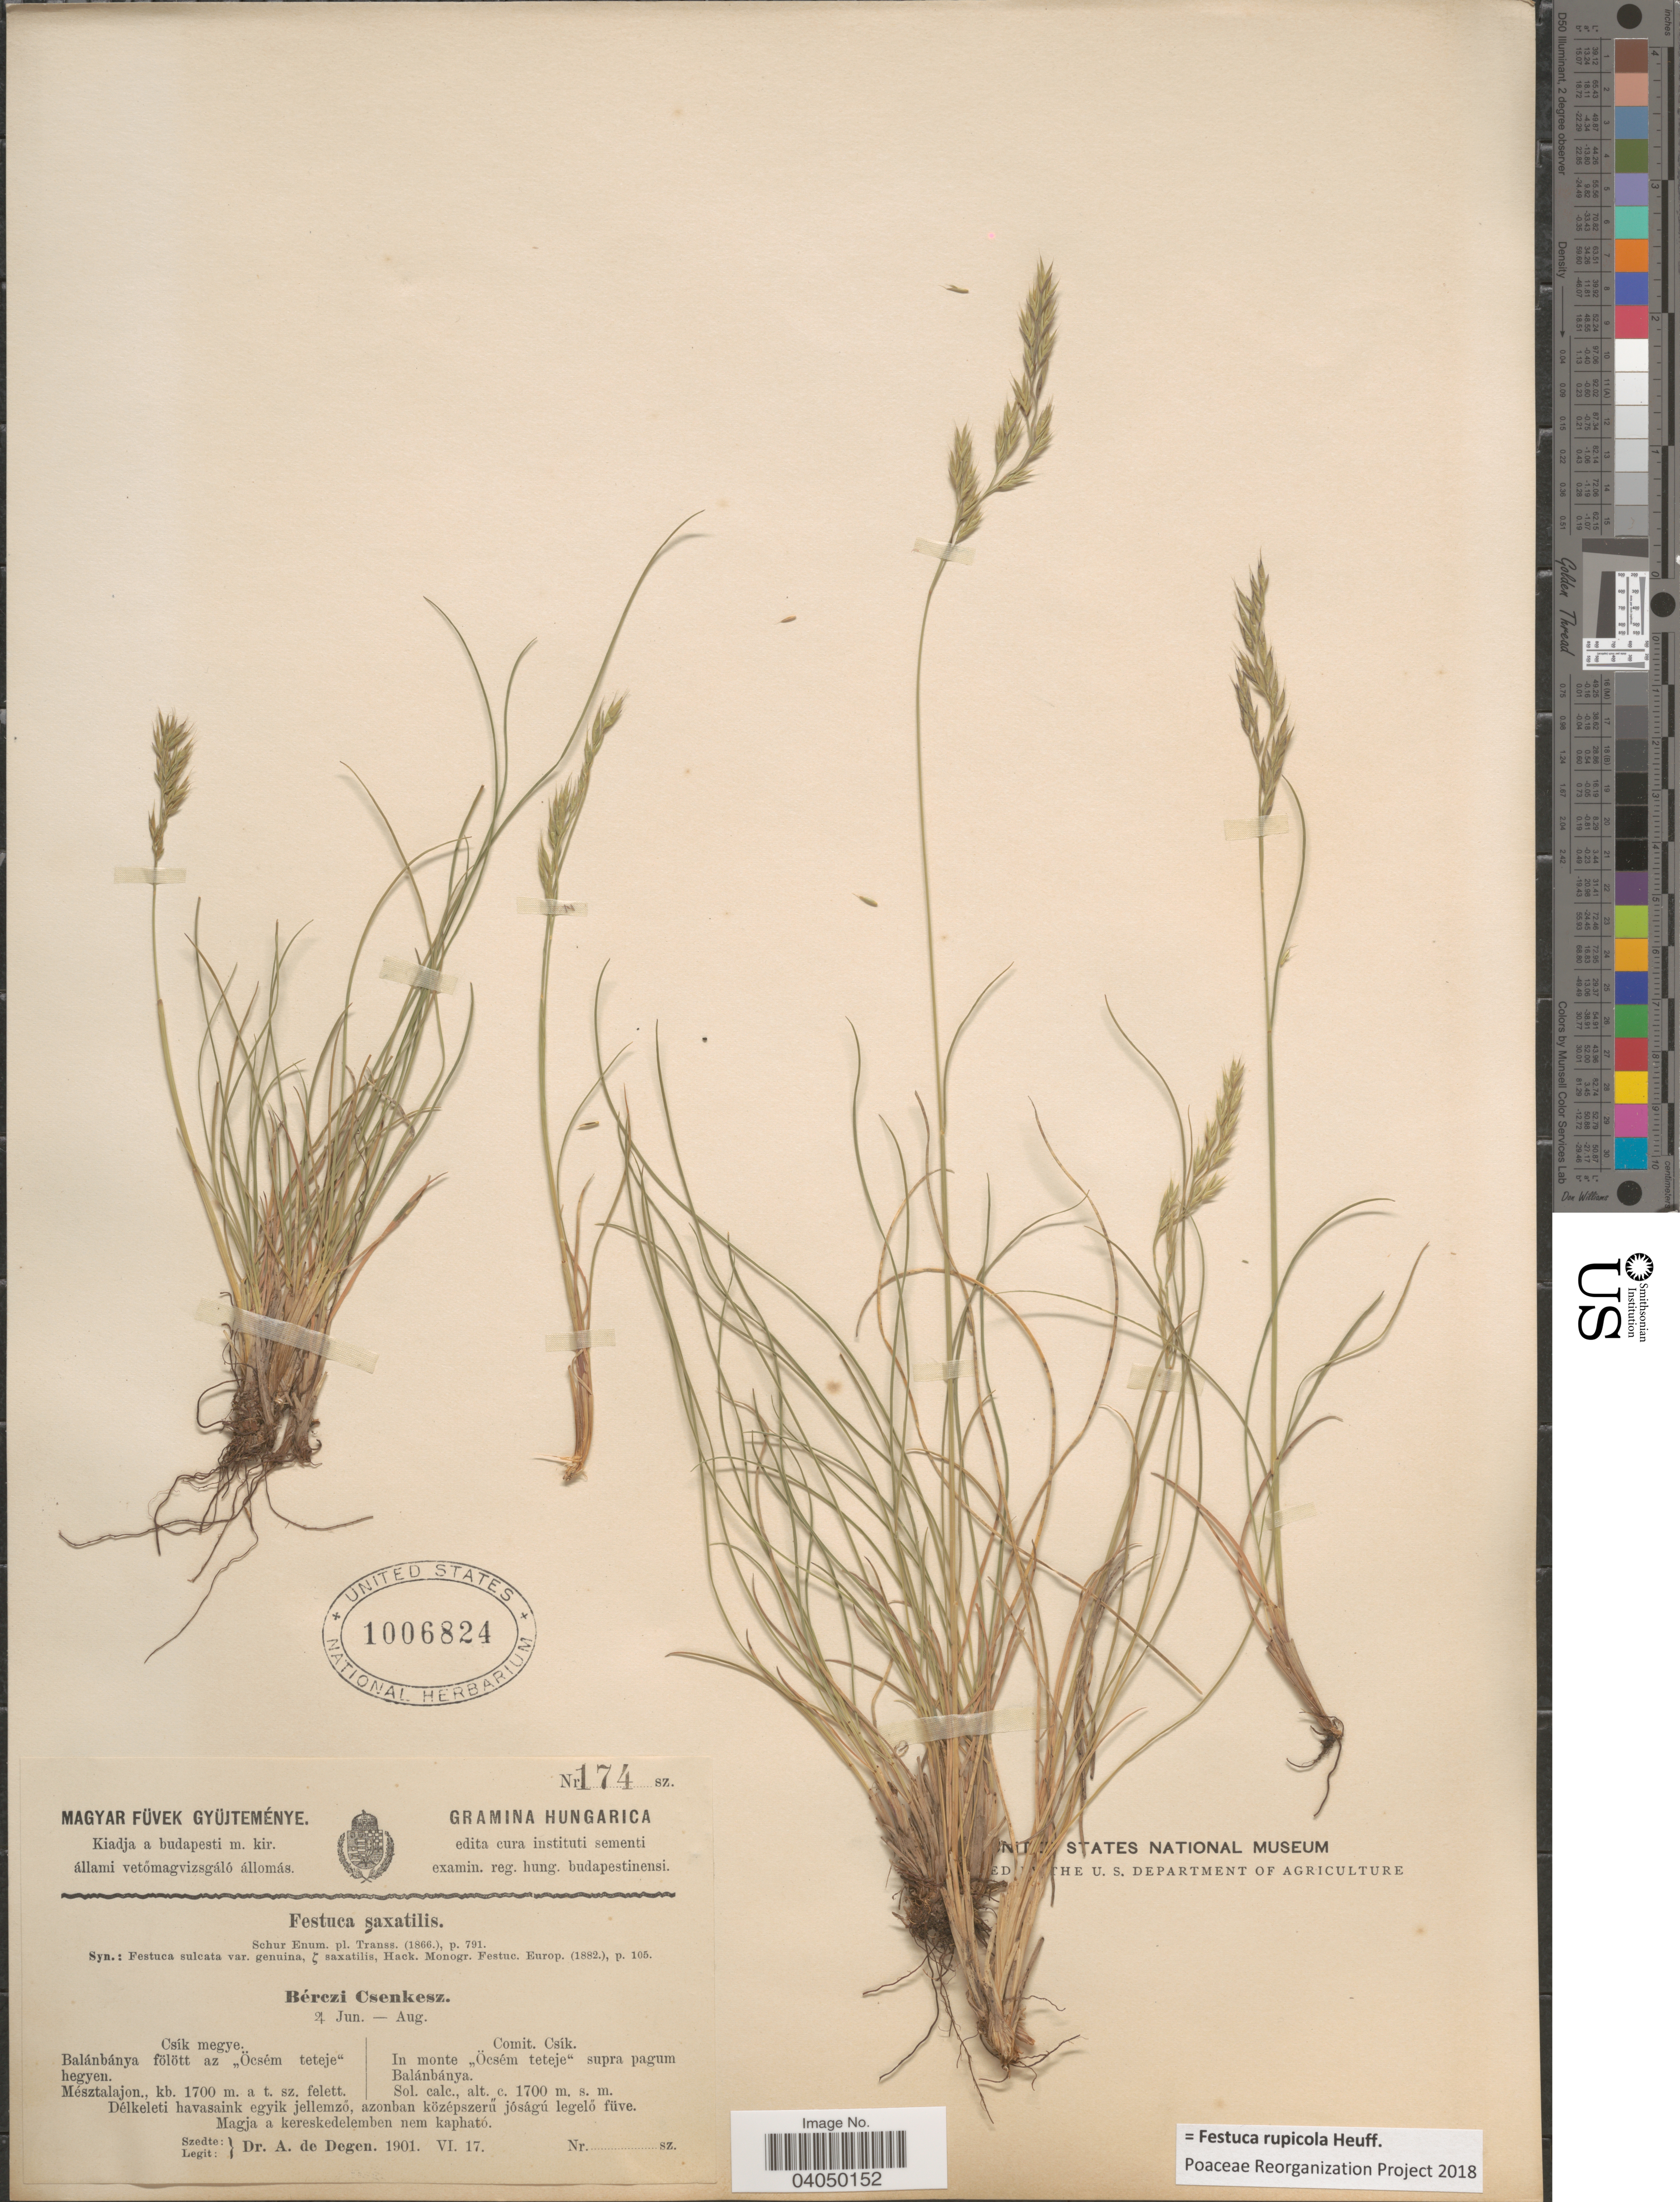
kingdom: Plantae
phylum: Tracheophyta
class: Liliopsida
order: Poales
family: Poaceae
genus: Festuca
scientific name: Festuca rupicola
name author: Heuff.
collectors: A. Degen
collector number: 174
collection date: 1901-06-17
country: Romania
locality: Comit. Csík. In monte "Öcsém teteje" supra pagum Balánbánya.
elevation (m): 1700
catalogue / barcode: US 1006824